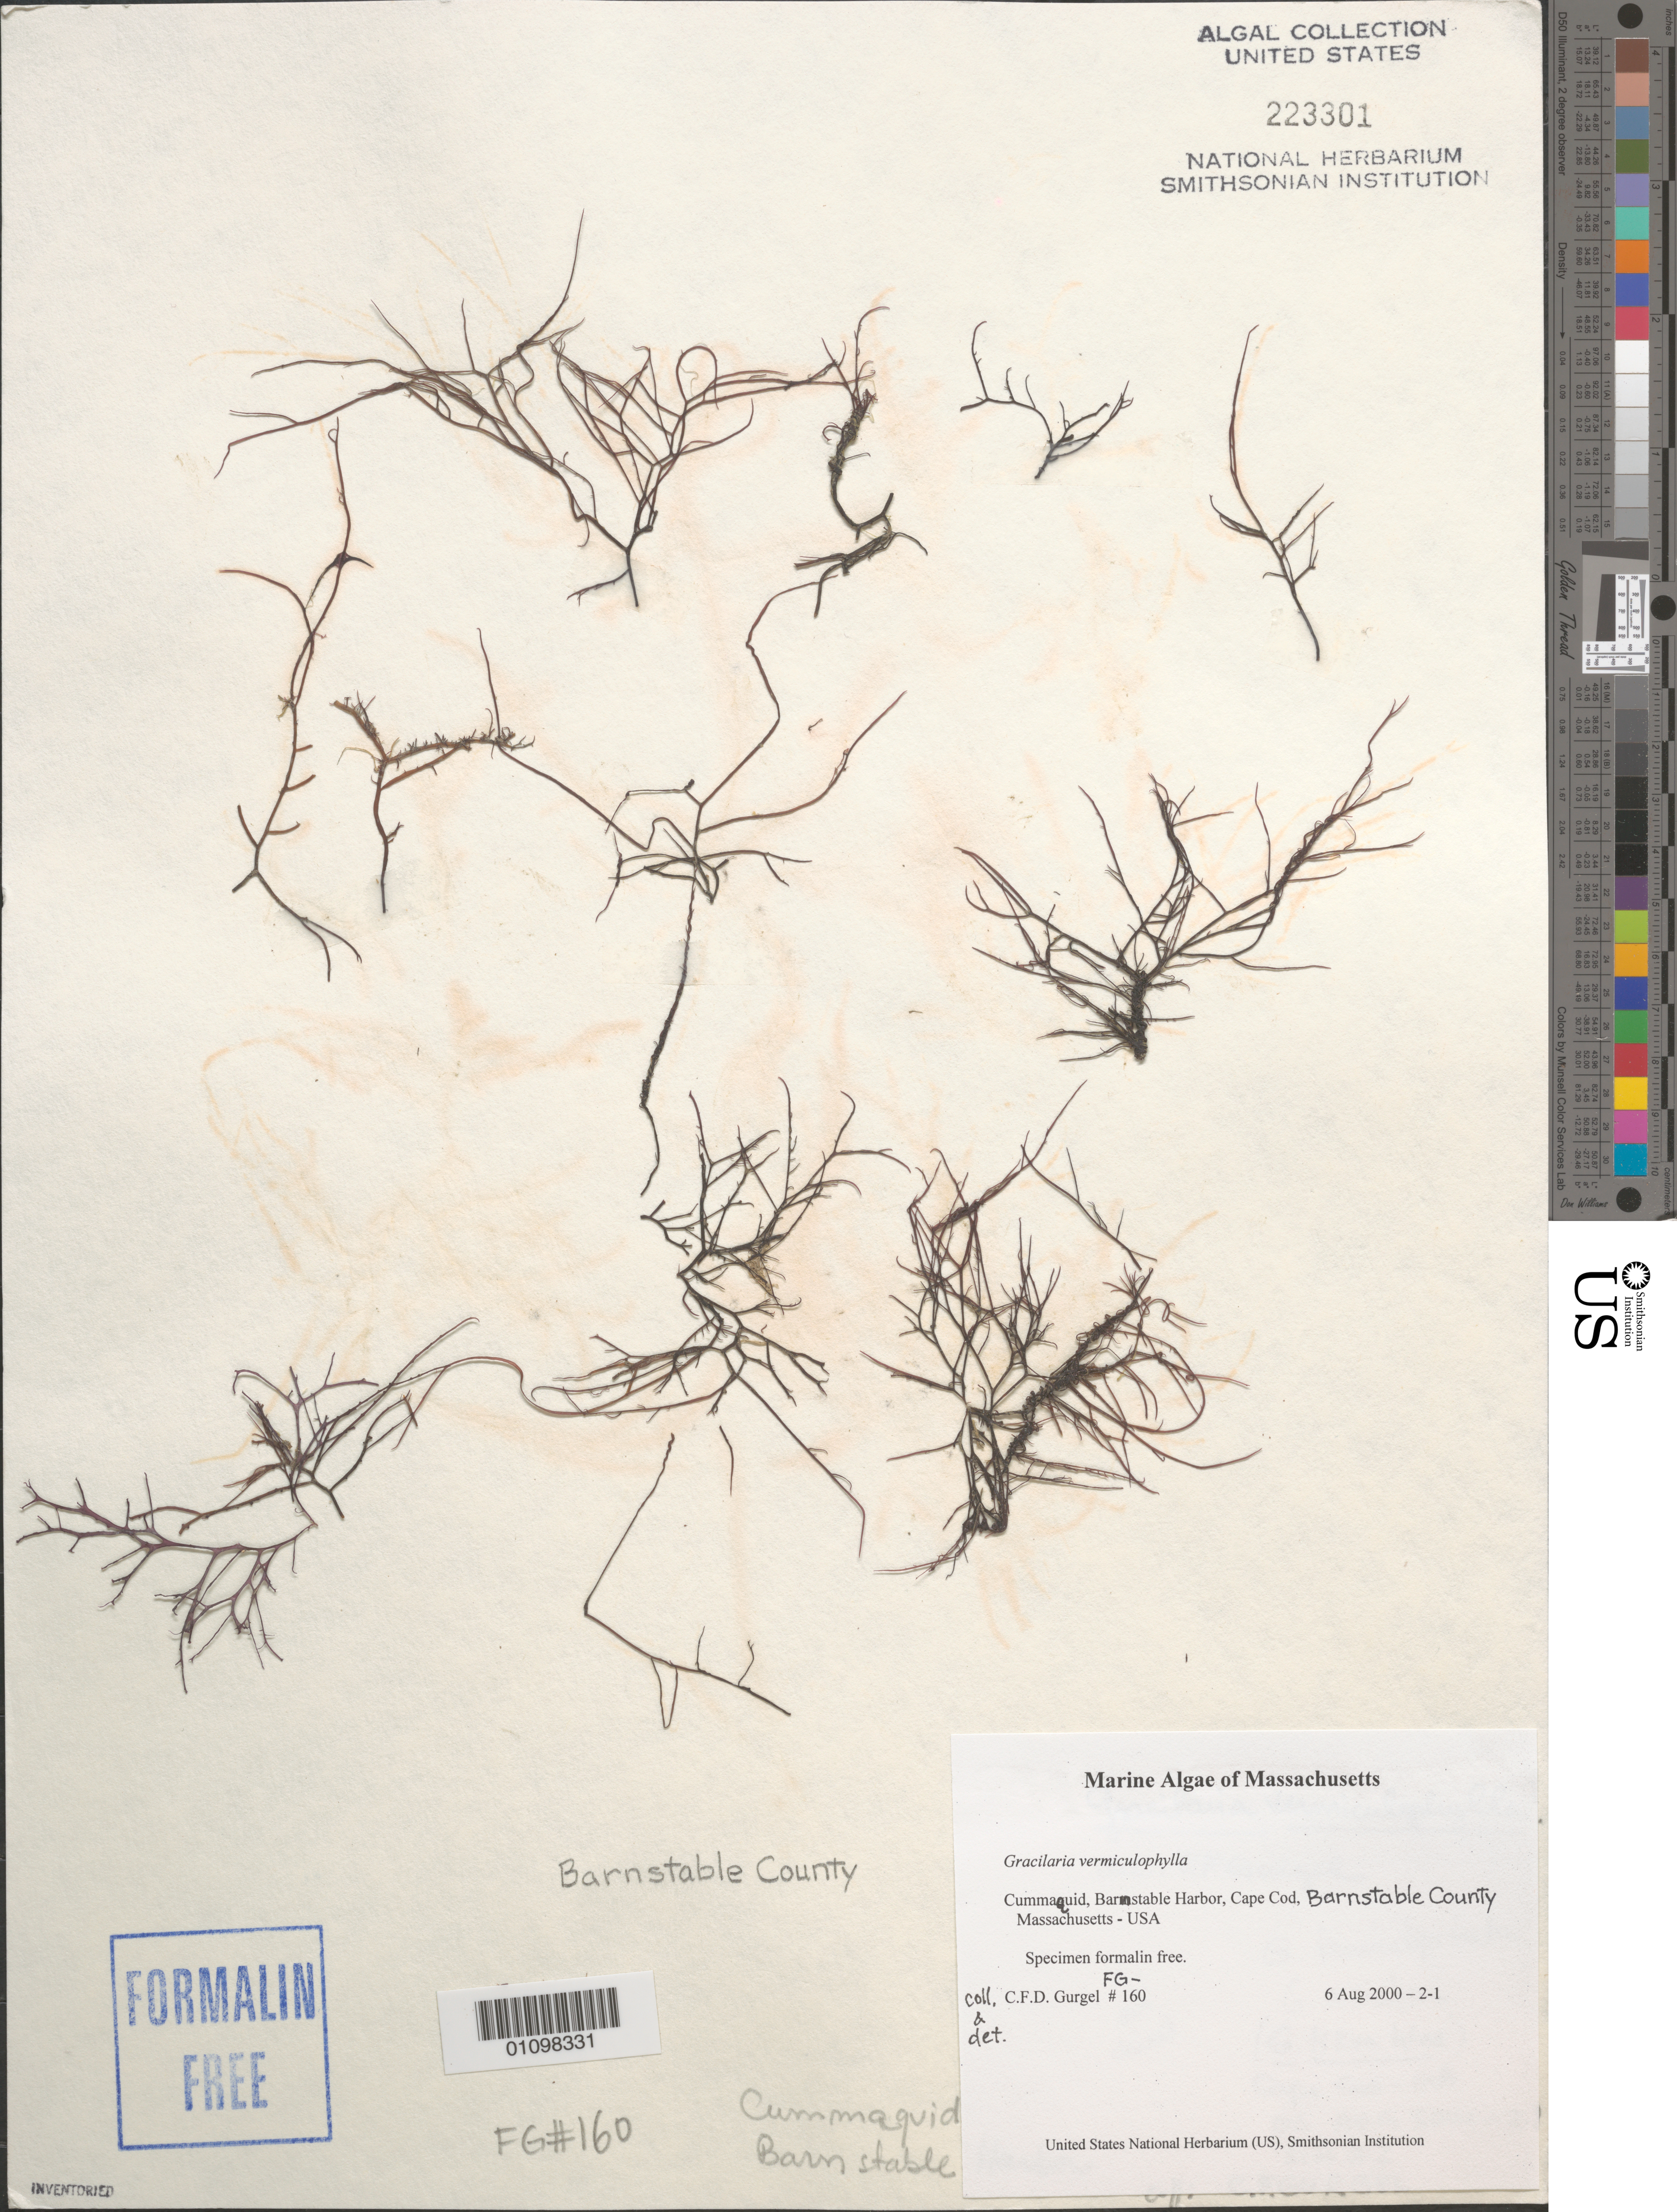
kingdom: Plantae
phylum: Rhodophyta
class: Florideophyceae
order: Gracilariales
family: Gracilariaceae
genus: Gracilaria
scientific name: Gracilaria vermiculophylla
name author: (Ohmi) Papenf.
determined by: Gurgel, C. F. D.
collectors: C. Gurgel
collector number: FG-160 & 6 Aug 2000-2-1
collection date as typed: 06 Aug 2000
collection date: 2000-08-06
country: United States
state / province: Massachusetts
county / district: Barnstable County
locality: Cummaquid, Barnstable Harbor, Cape Cod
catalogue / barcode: US 223301